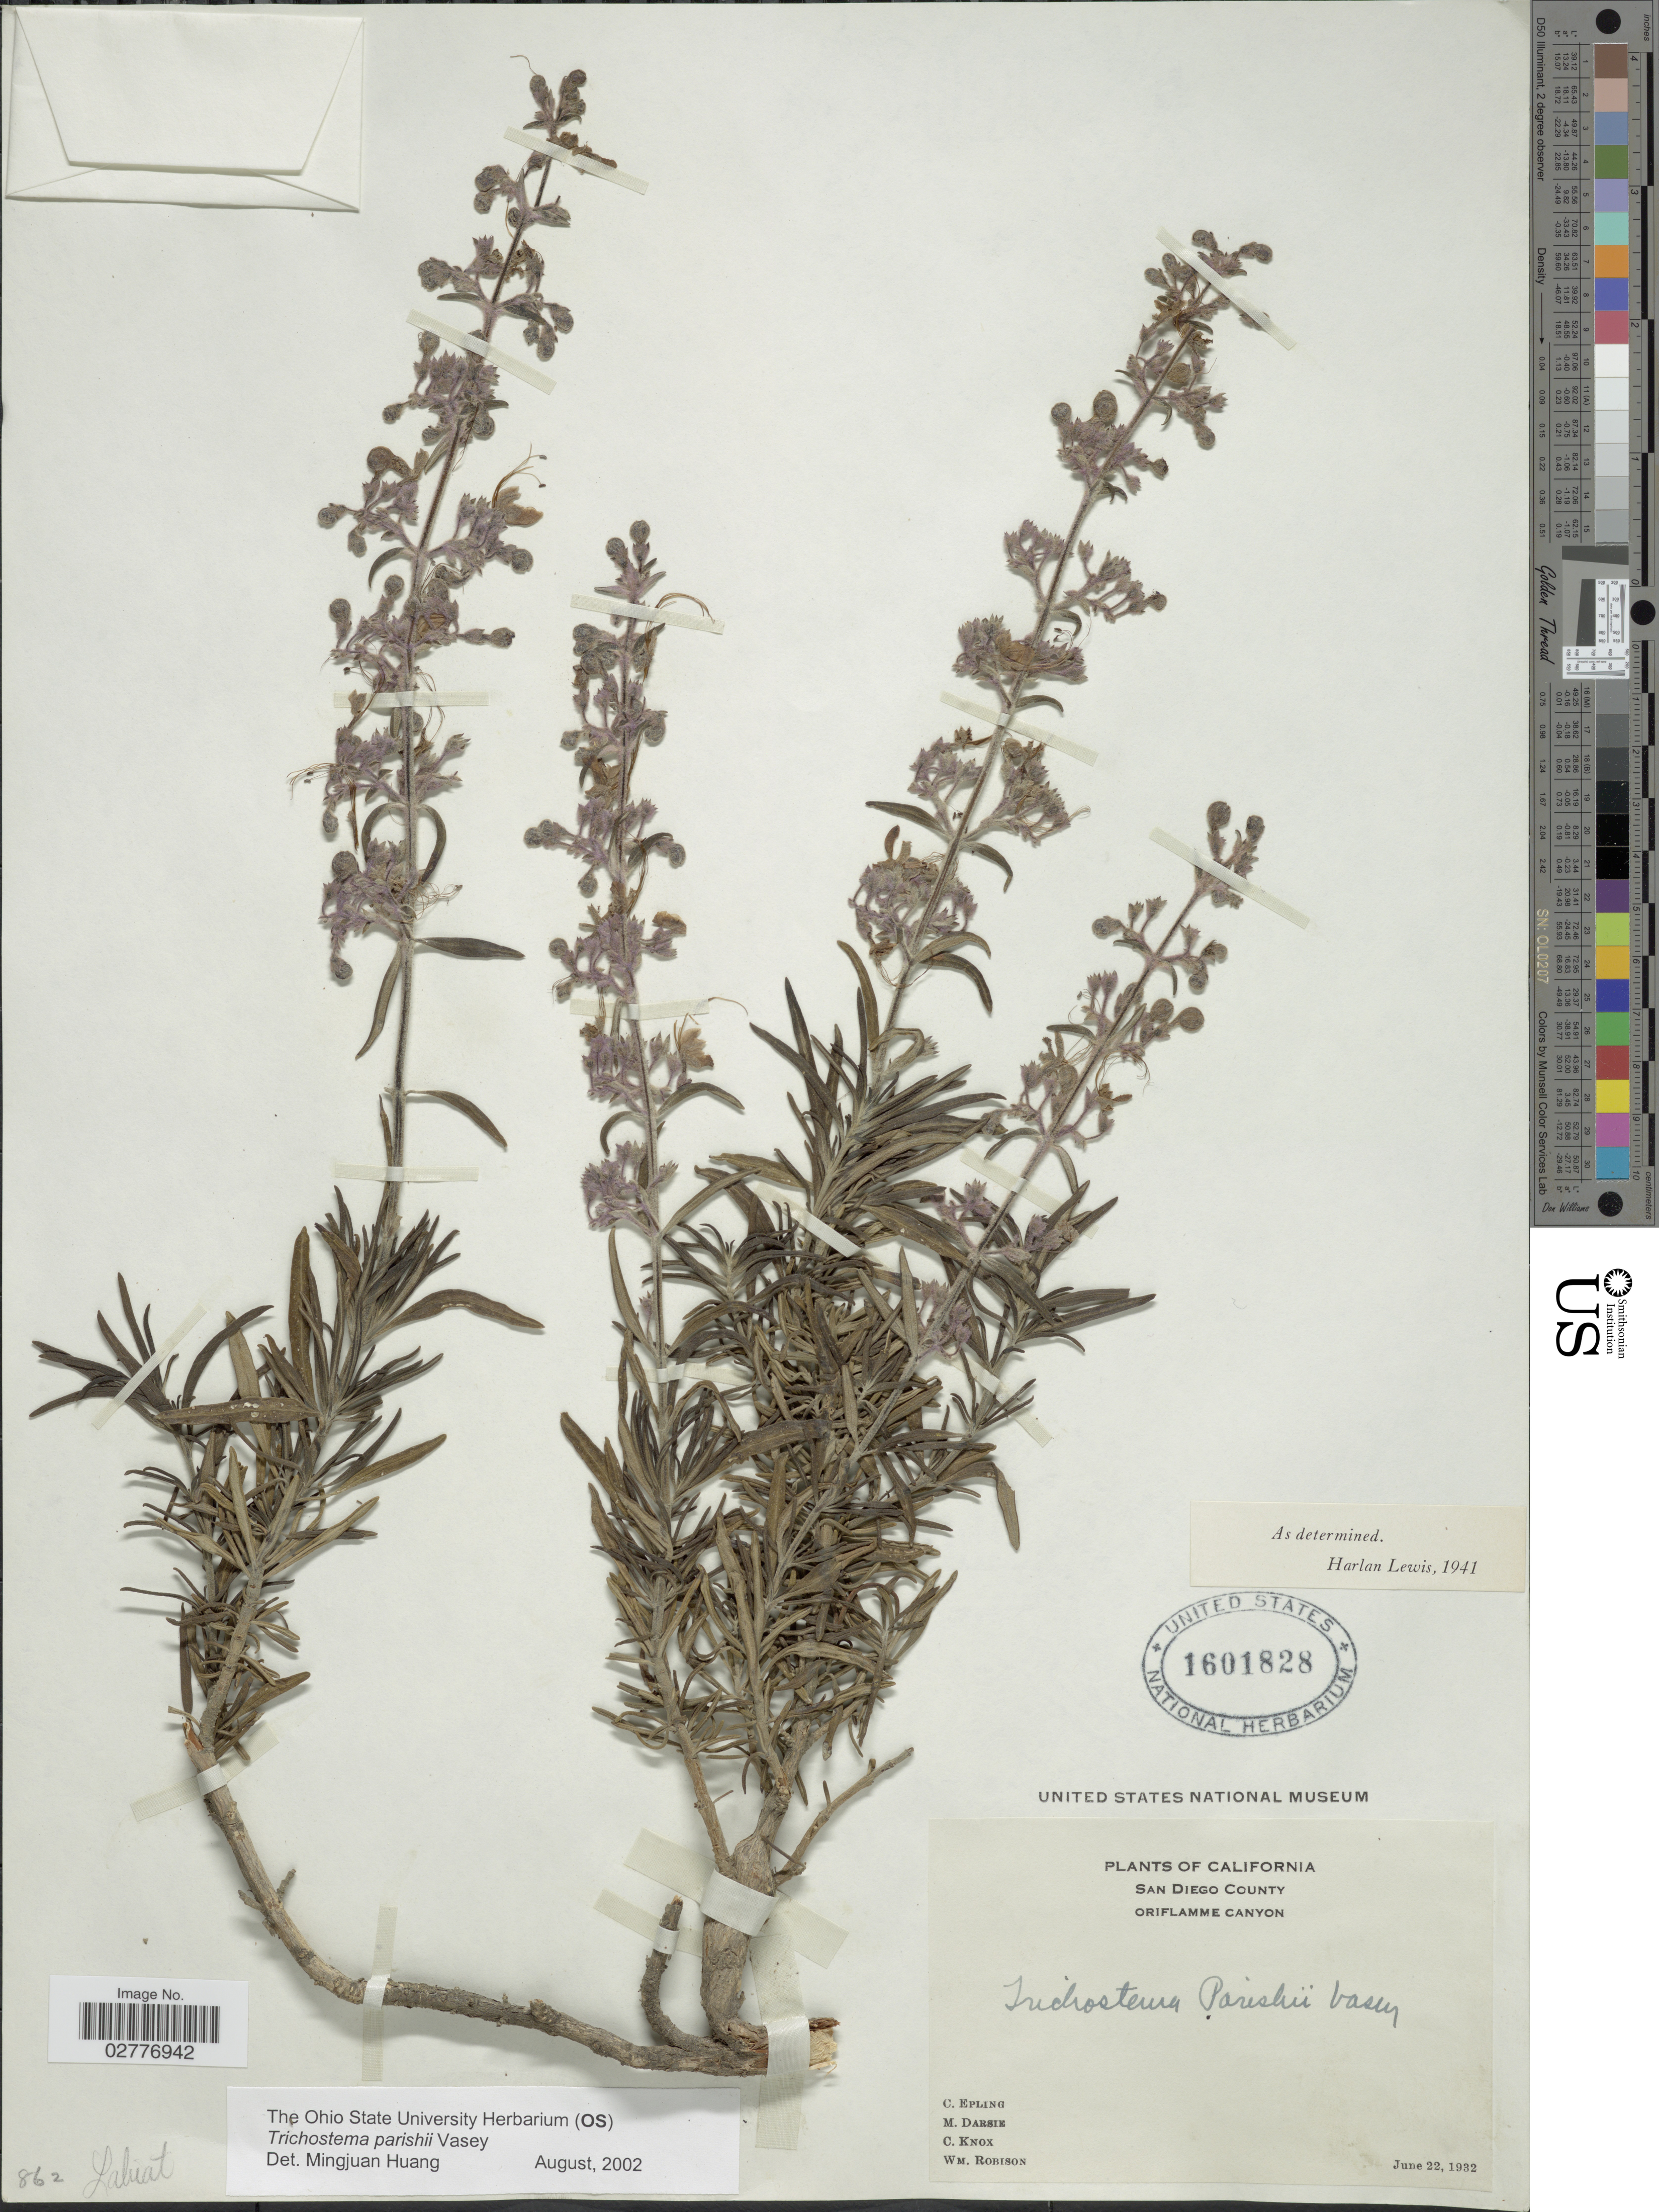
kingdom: Plantae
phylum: Tracheophyta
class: Magnoliopsida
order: Lamiales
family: Lamiaceae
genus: Trichostema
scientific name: Trichostema parishii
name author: Vasey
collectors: -- Epling, M. Darsie, C. Knox & W. Robison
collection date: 1932-06-22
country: United States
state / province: California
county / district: San Diego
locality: San Diego County. Oriflamme Canyon.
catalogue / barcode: US 1601828